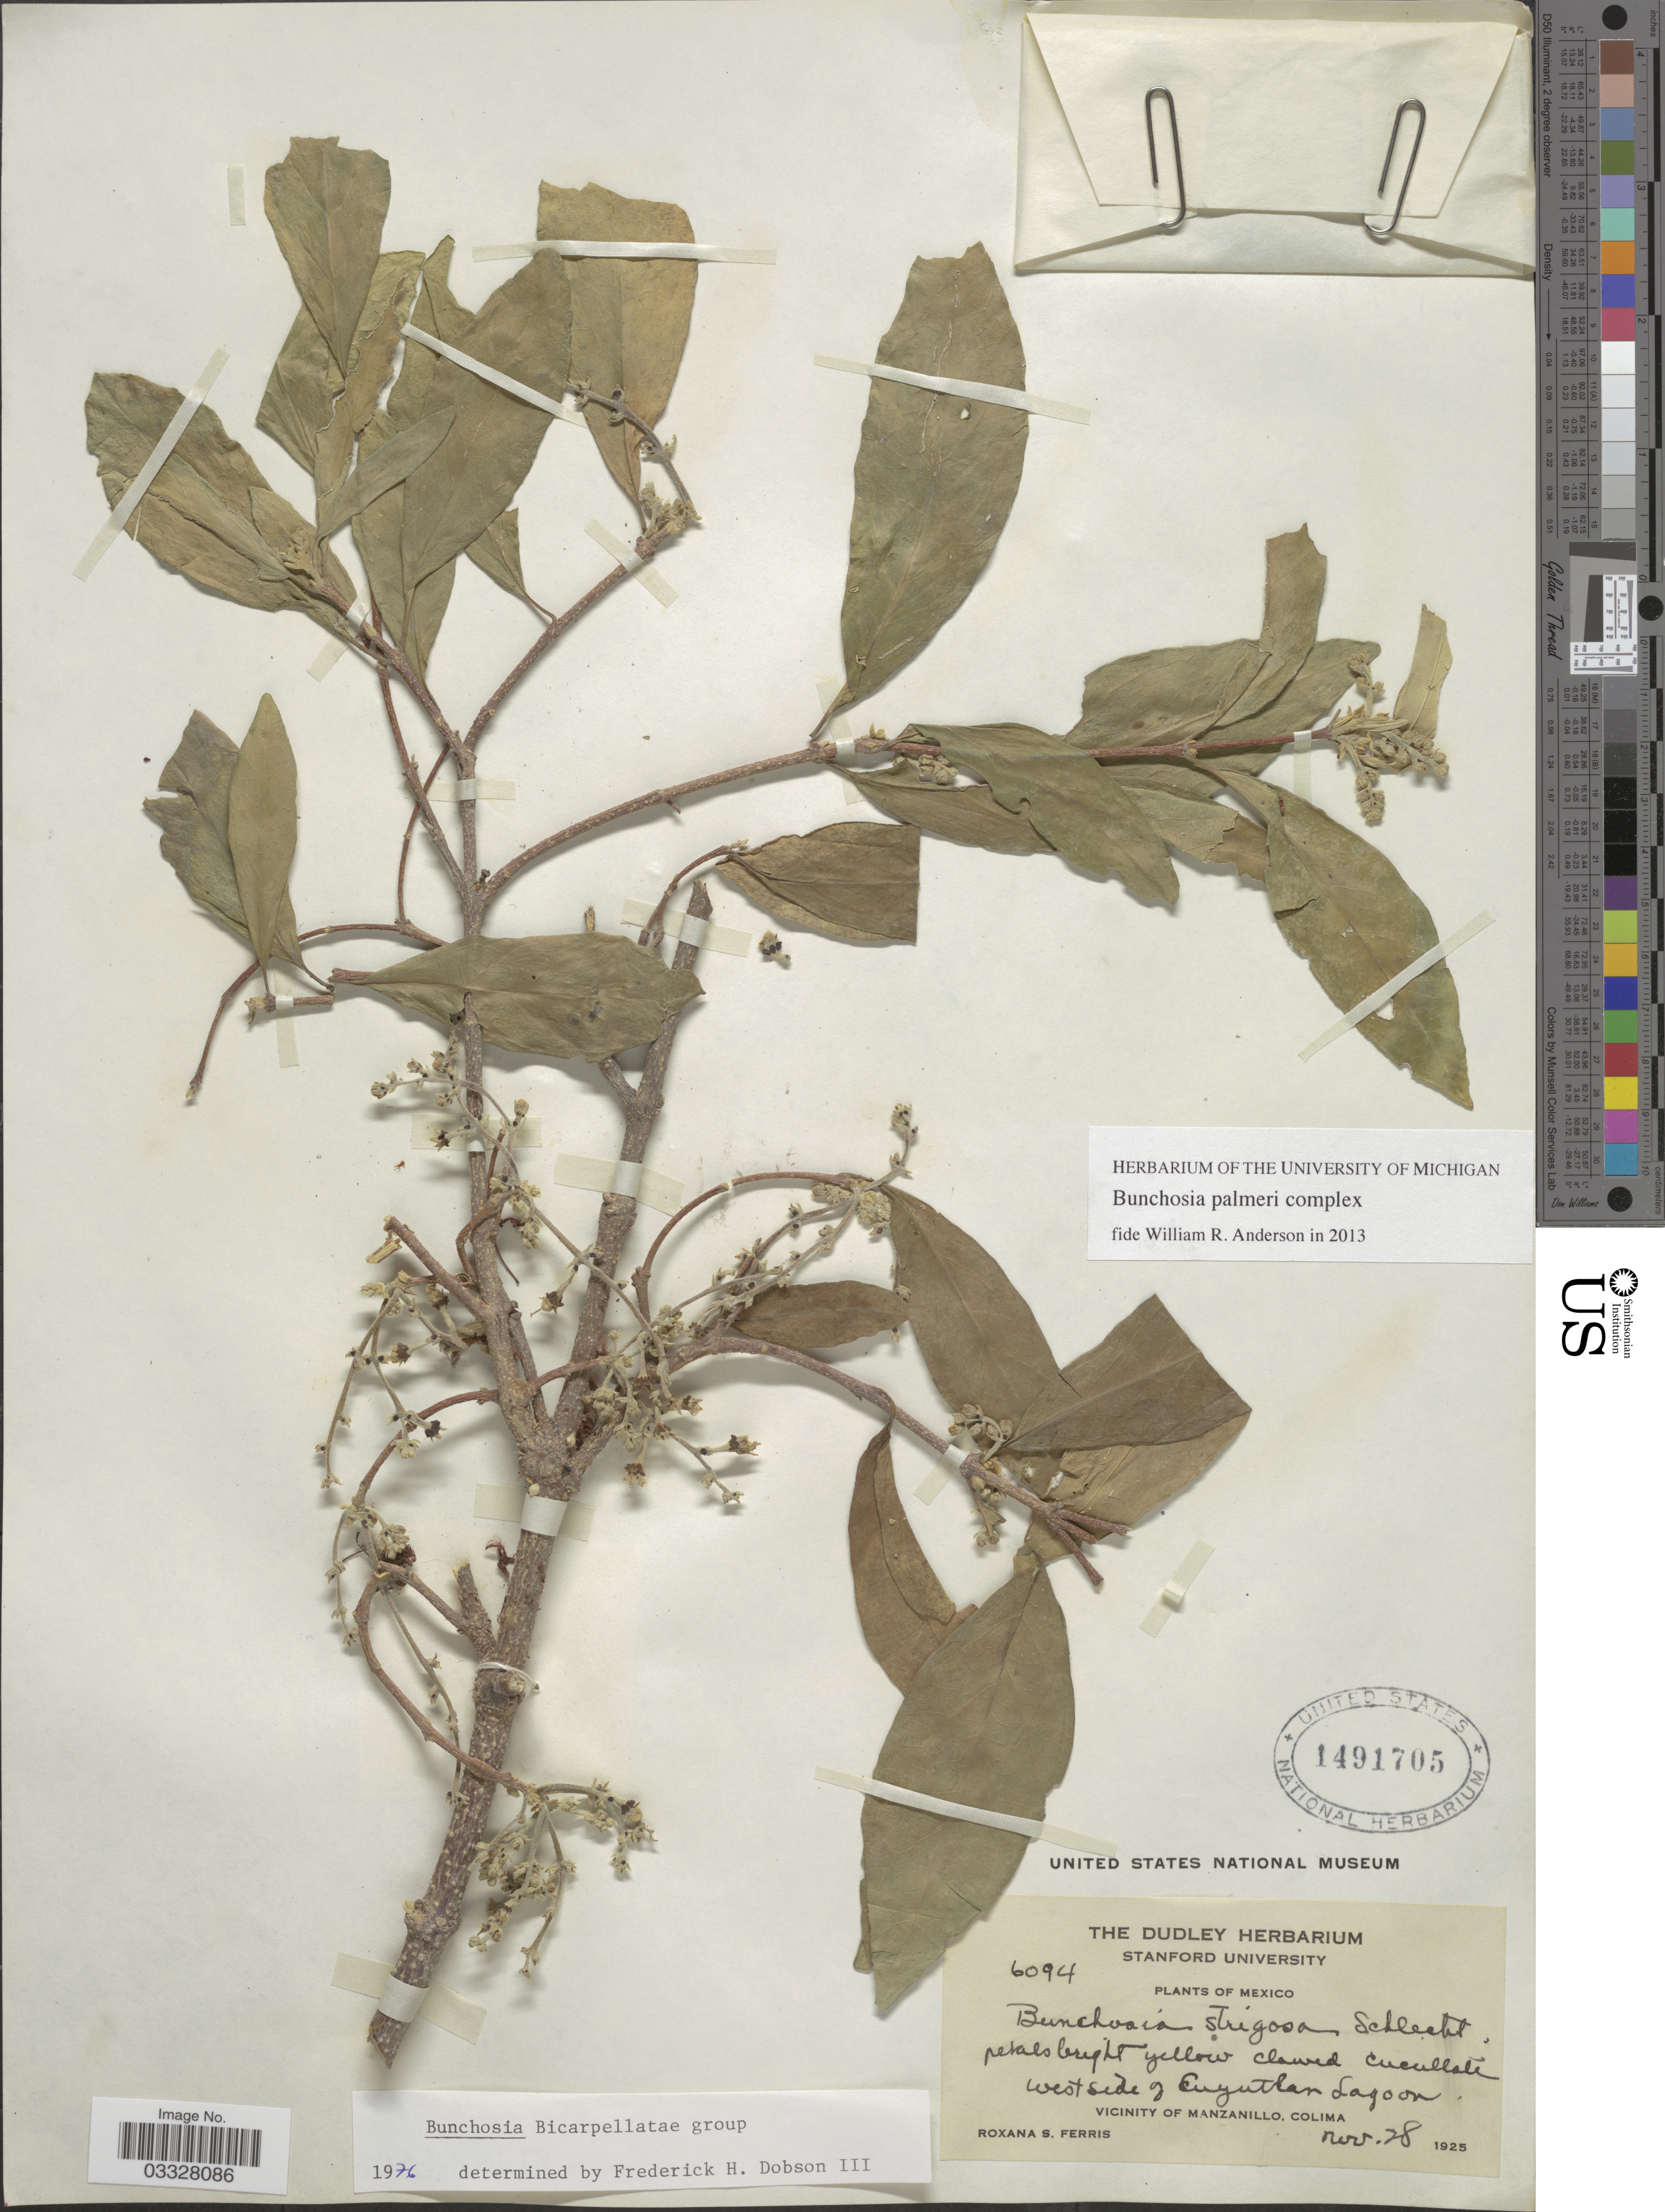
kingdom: Plantae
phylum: Tracheophyta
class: Magnoliopsida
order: Malpighiales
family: Malpighiaceae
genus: Bunchosia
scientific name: Bunchosia palmeri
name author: S. Watson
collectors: R. S. Ferris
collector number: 6094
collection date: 1925-11-28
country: Mexico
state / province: Colima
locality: West side of Cuyutlan Lagoon. Vicinity of Manzanillo.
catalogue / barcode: US 1491705